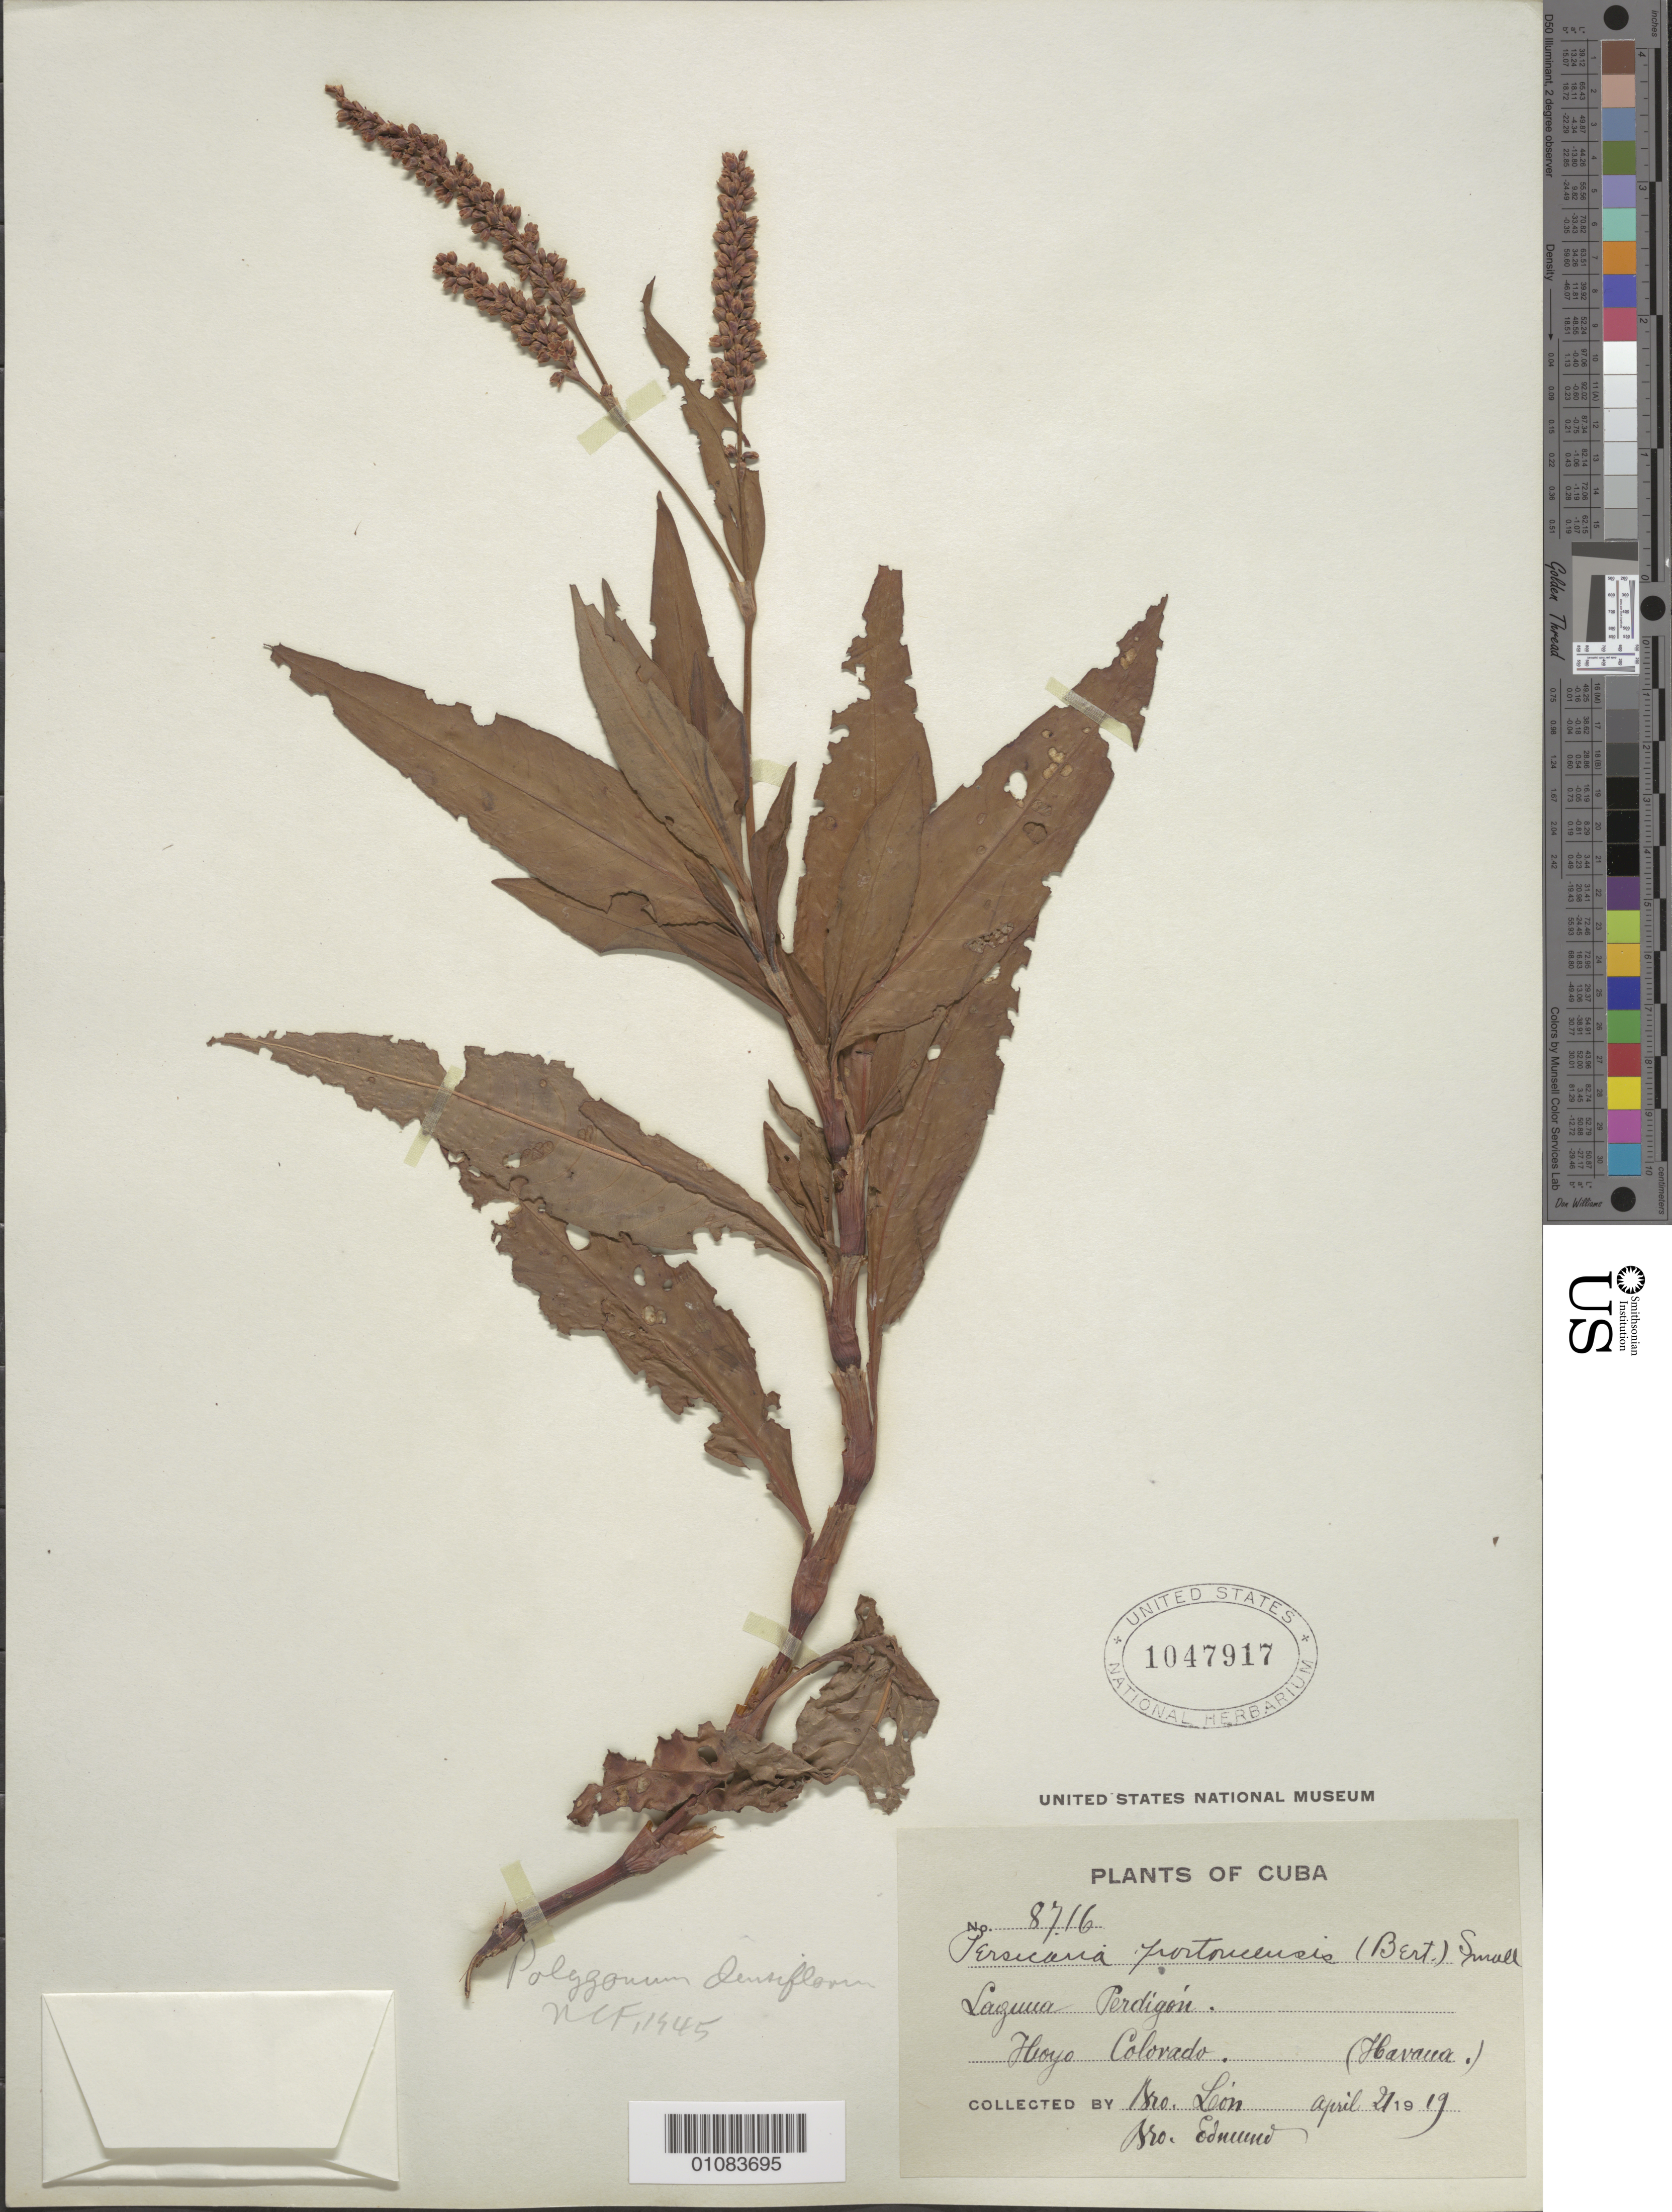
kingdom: Plantae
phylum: Tracheophyta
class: Magnoliopsida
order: Caryophyllales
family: Polygonaceae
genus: Polygonum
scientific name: Polygonum densiflorum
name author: Meisn.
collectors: Bro. León, Bro. León & B. Edmond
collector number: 8716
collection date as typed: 21 Apr 1919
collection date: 1919-04-21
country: Cuba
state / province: La Habana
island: Cuba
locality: Havana Laguna Perdigon Hoyo Colorado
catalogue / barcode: US 1047917